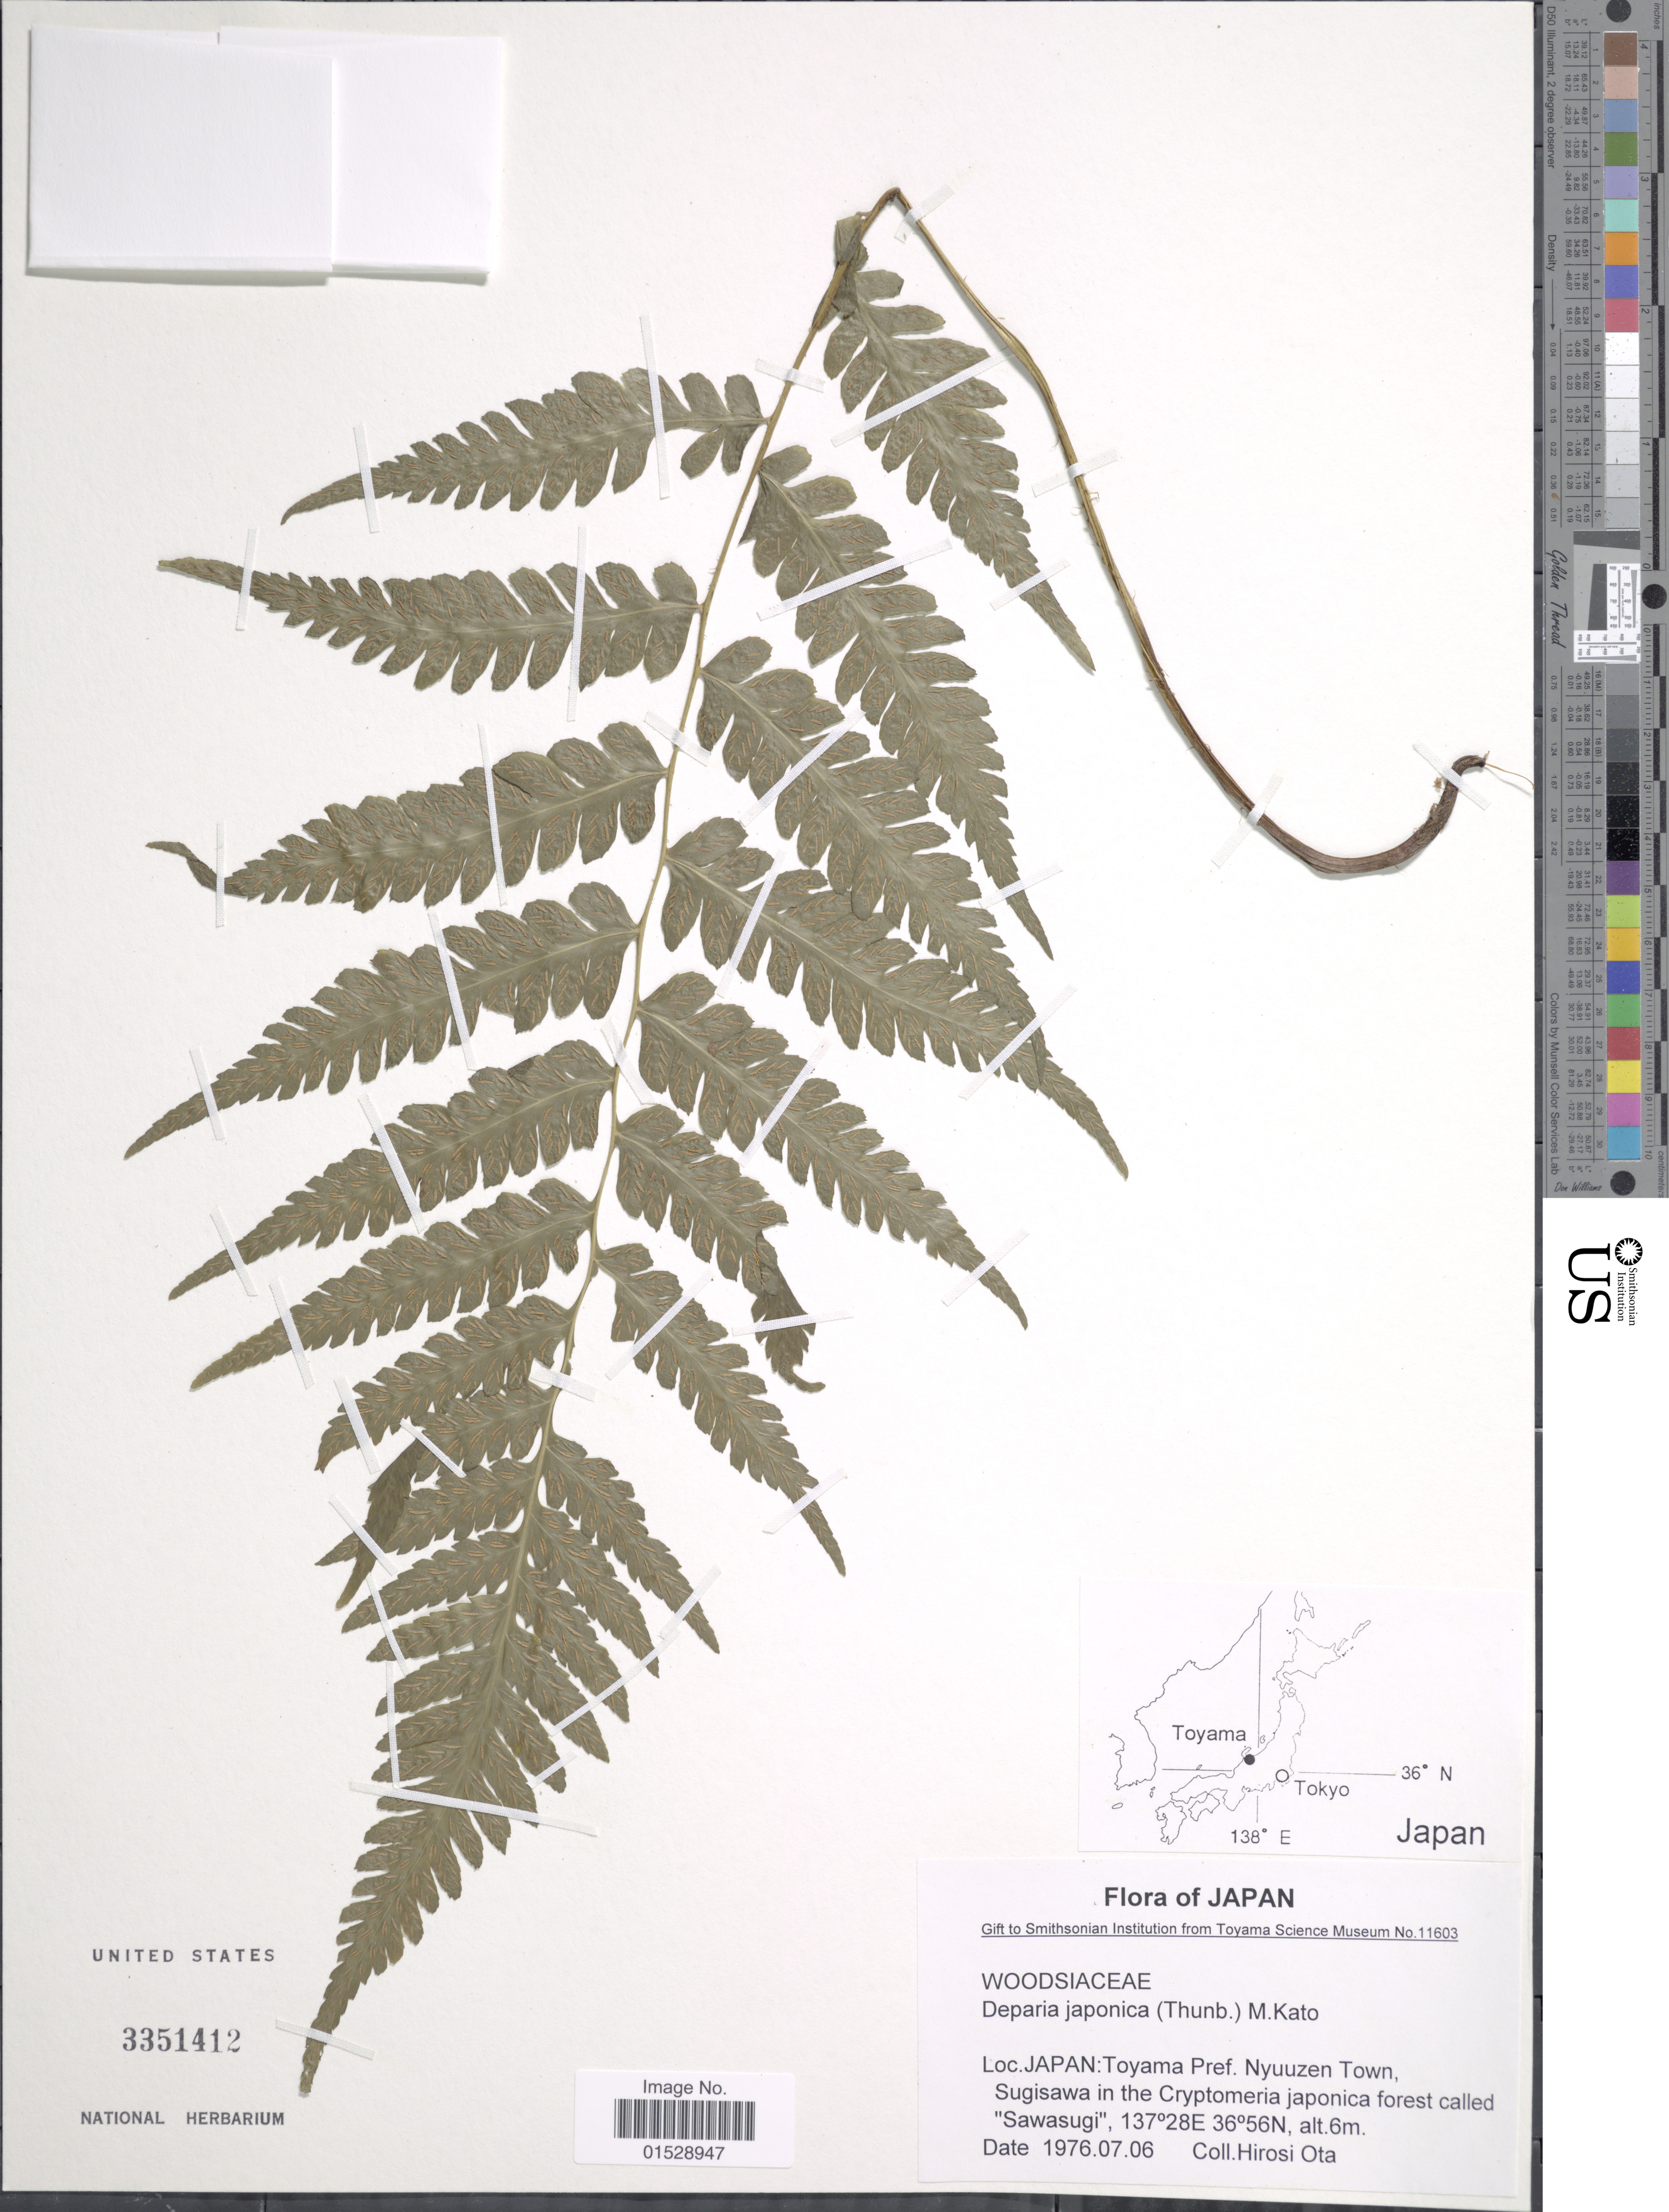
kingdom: Plantae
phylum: Tracheophyta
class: Polypodiopsida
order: Polypodiales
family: Athyriaceae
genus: Deparia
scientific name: Deparia japonica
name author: (Thunb.) M. Kato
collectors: H. Ota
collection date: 1976-07-06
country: Japan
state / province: Toyama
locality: Japan; Toayama Pref. Nyuuzen Town, Sugisawa in the Cryptomeria japonica forest called Sawasugi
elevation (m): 6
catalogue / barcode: US 3351412